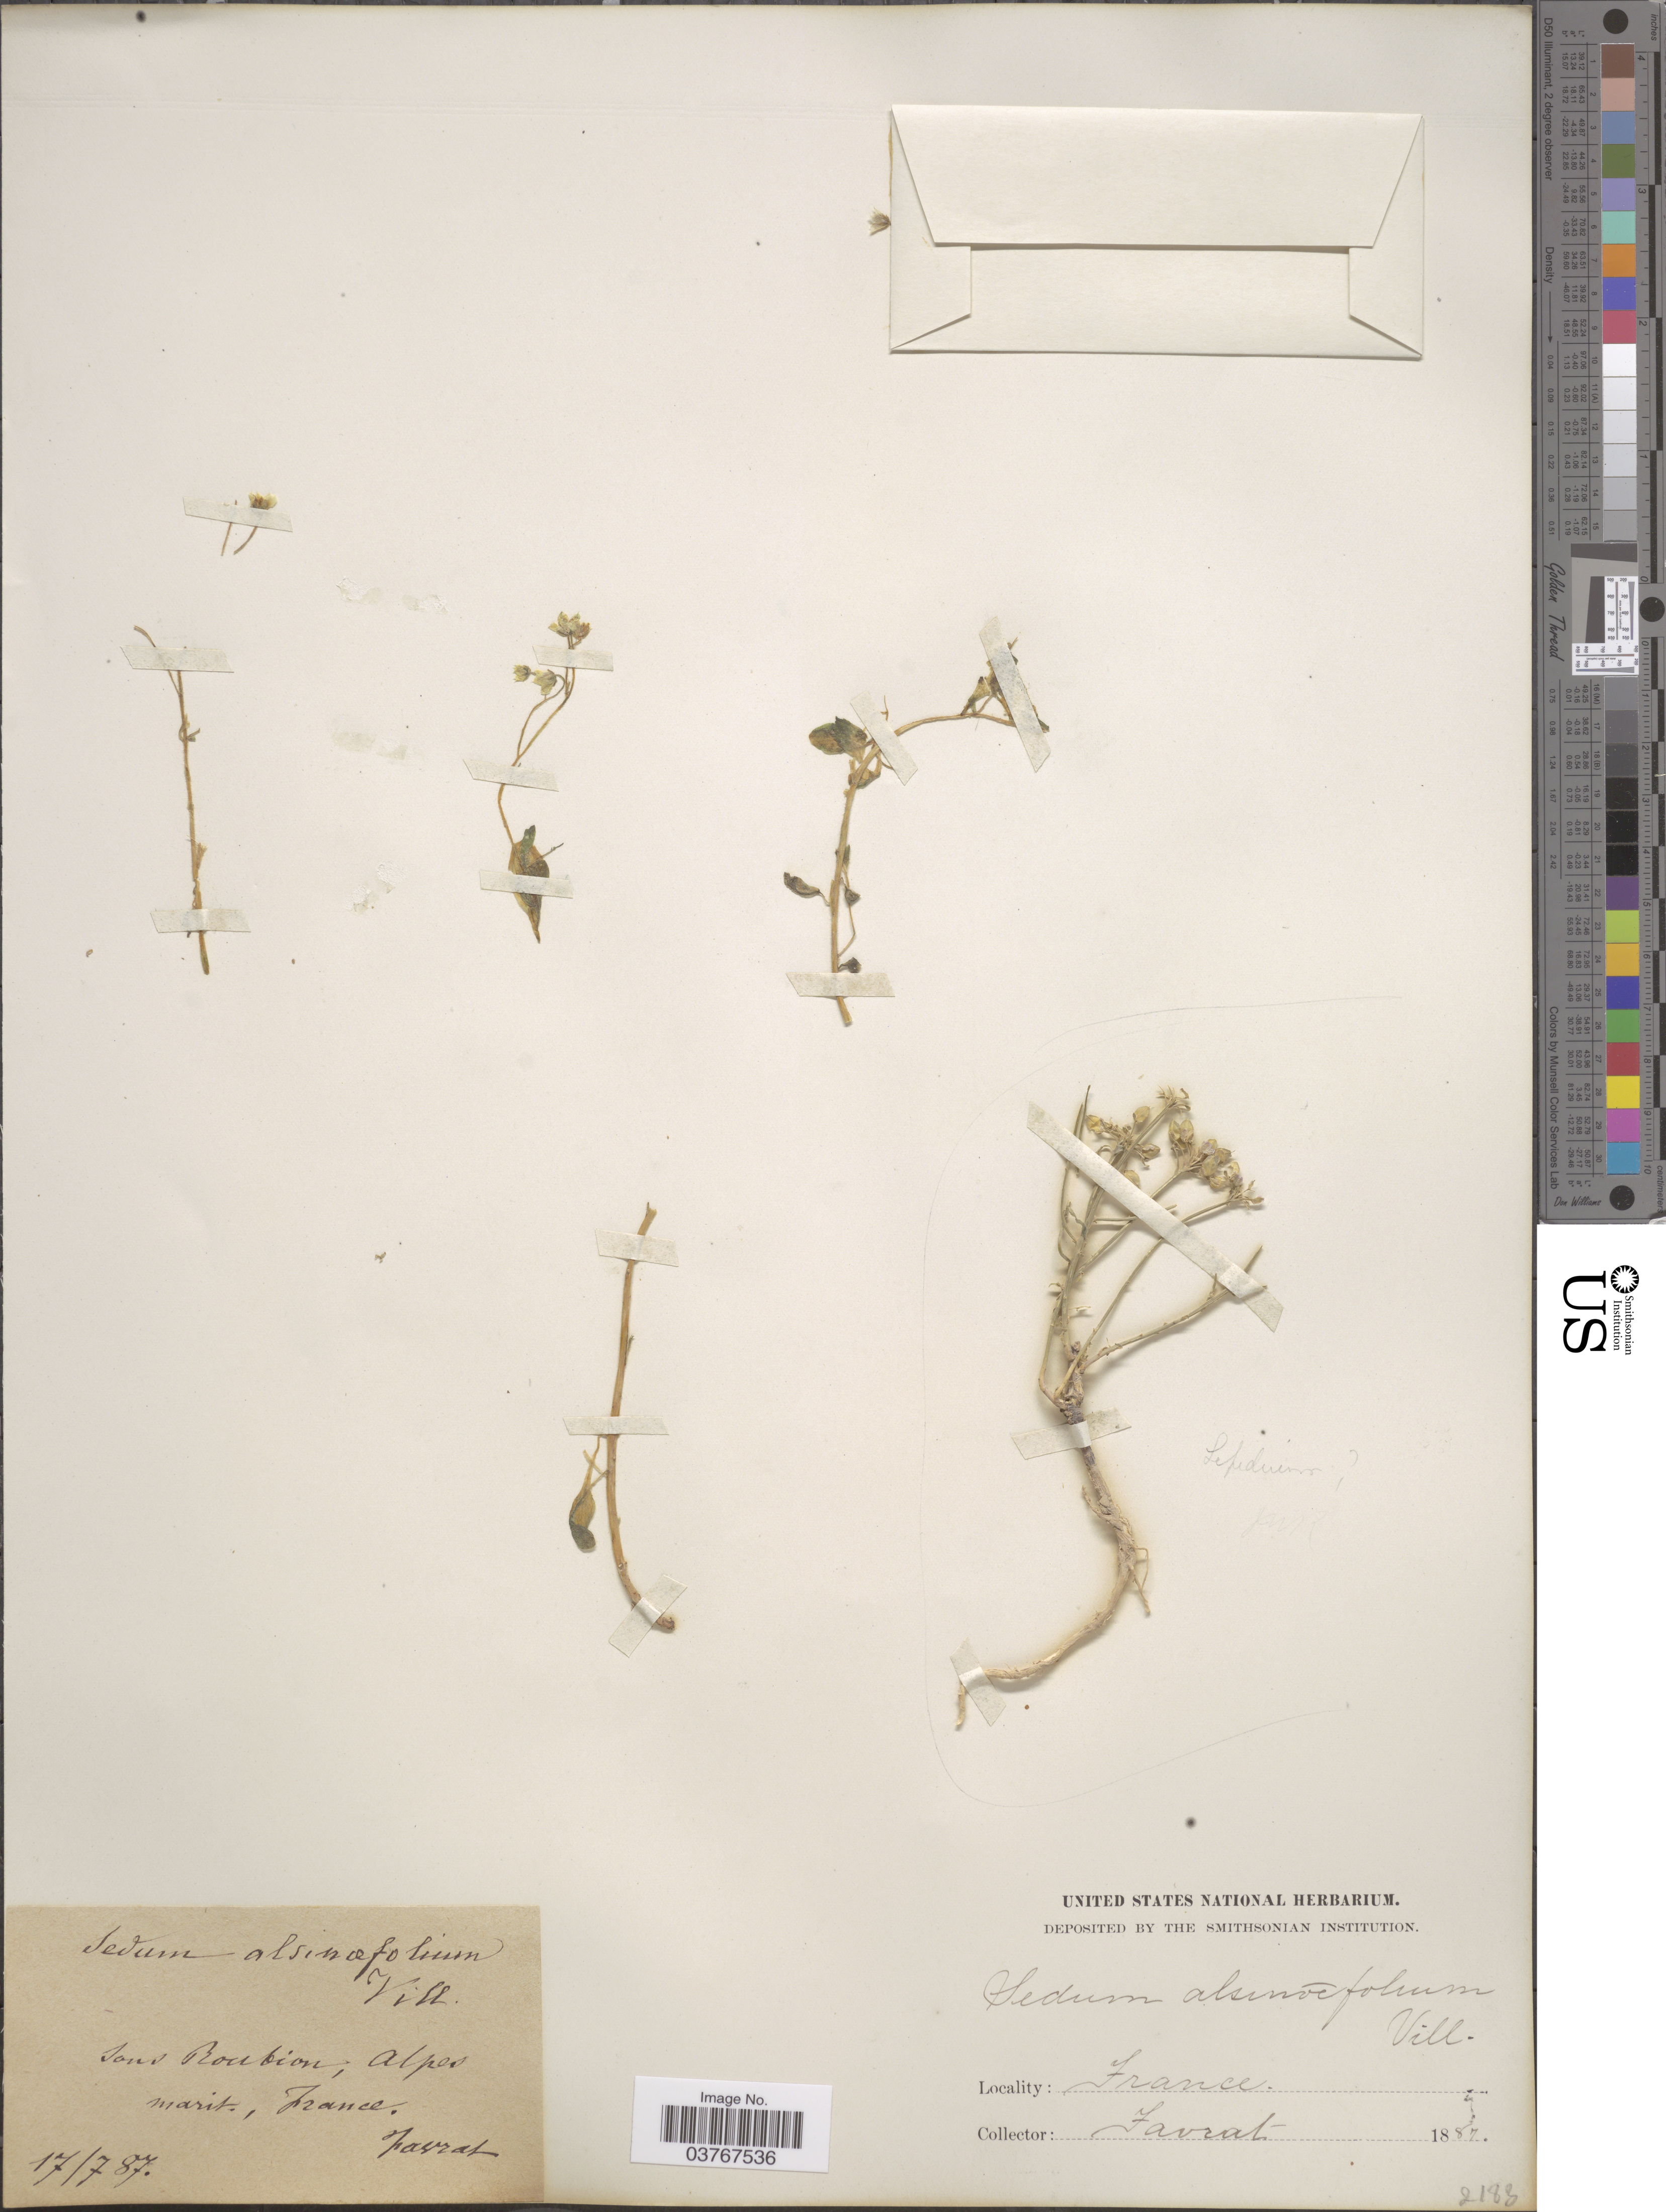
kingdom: Plantae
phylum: Tracheophyta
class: Magnoliopsida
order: Saxifragales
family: Crassulaceae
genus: Sedum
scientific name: Sedum alsinefolium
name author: All.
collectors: L. Favrat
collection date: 1887-07-17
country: France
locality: Dans Roubion, Alpes marit.